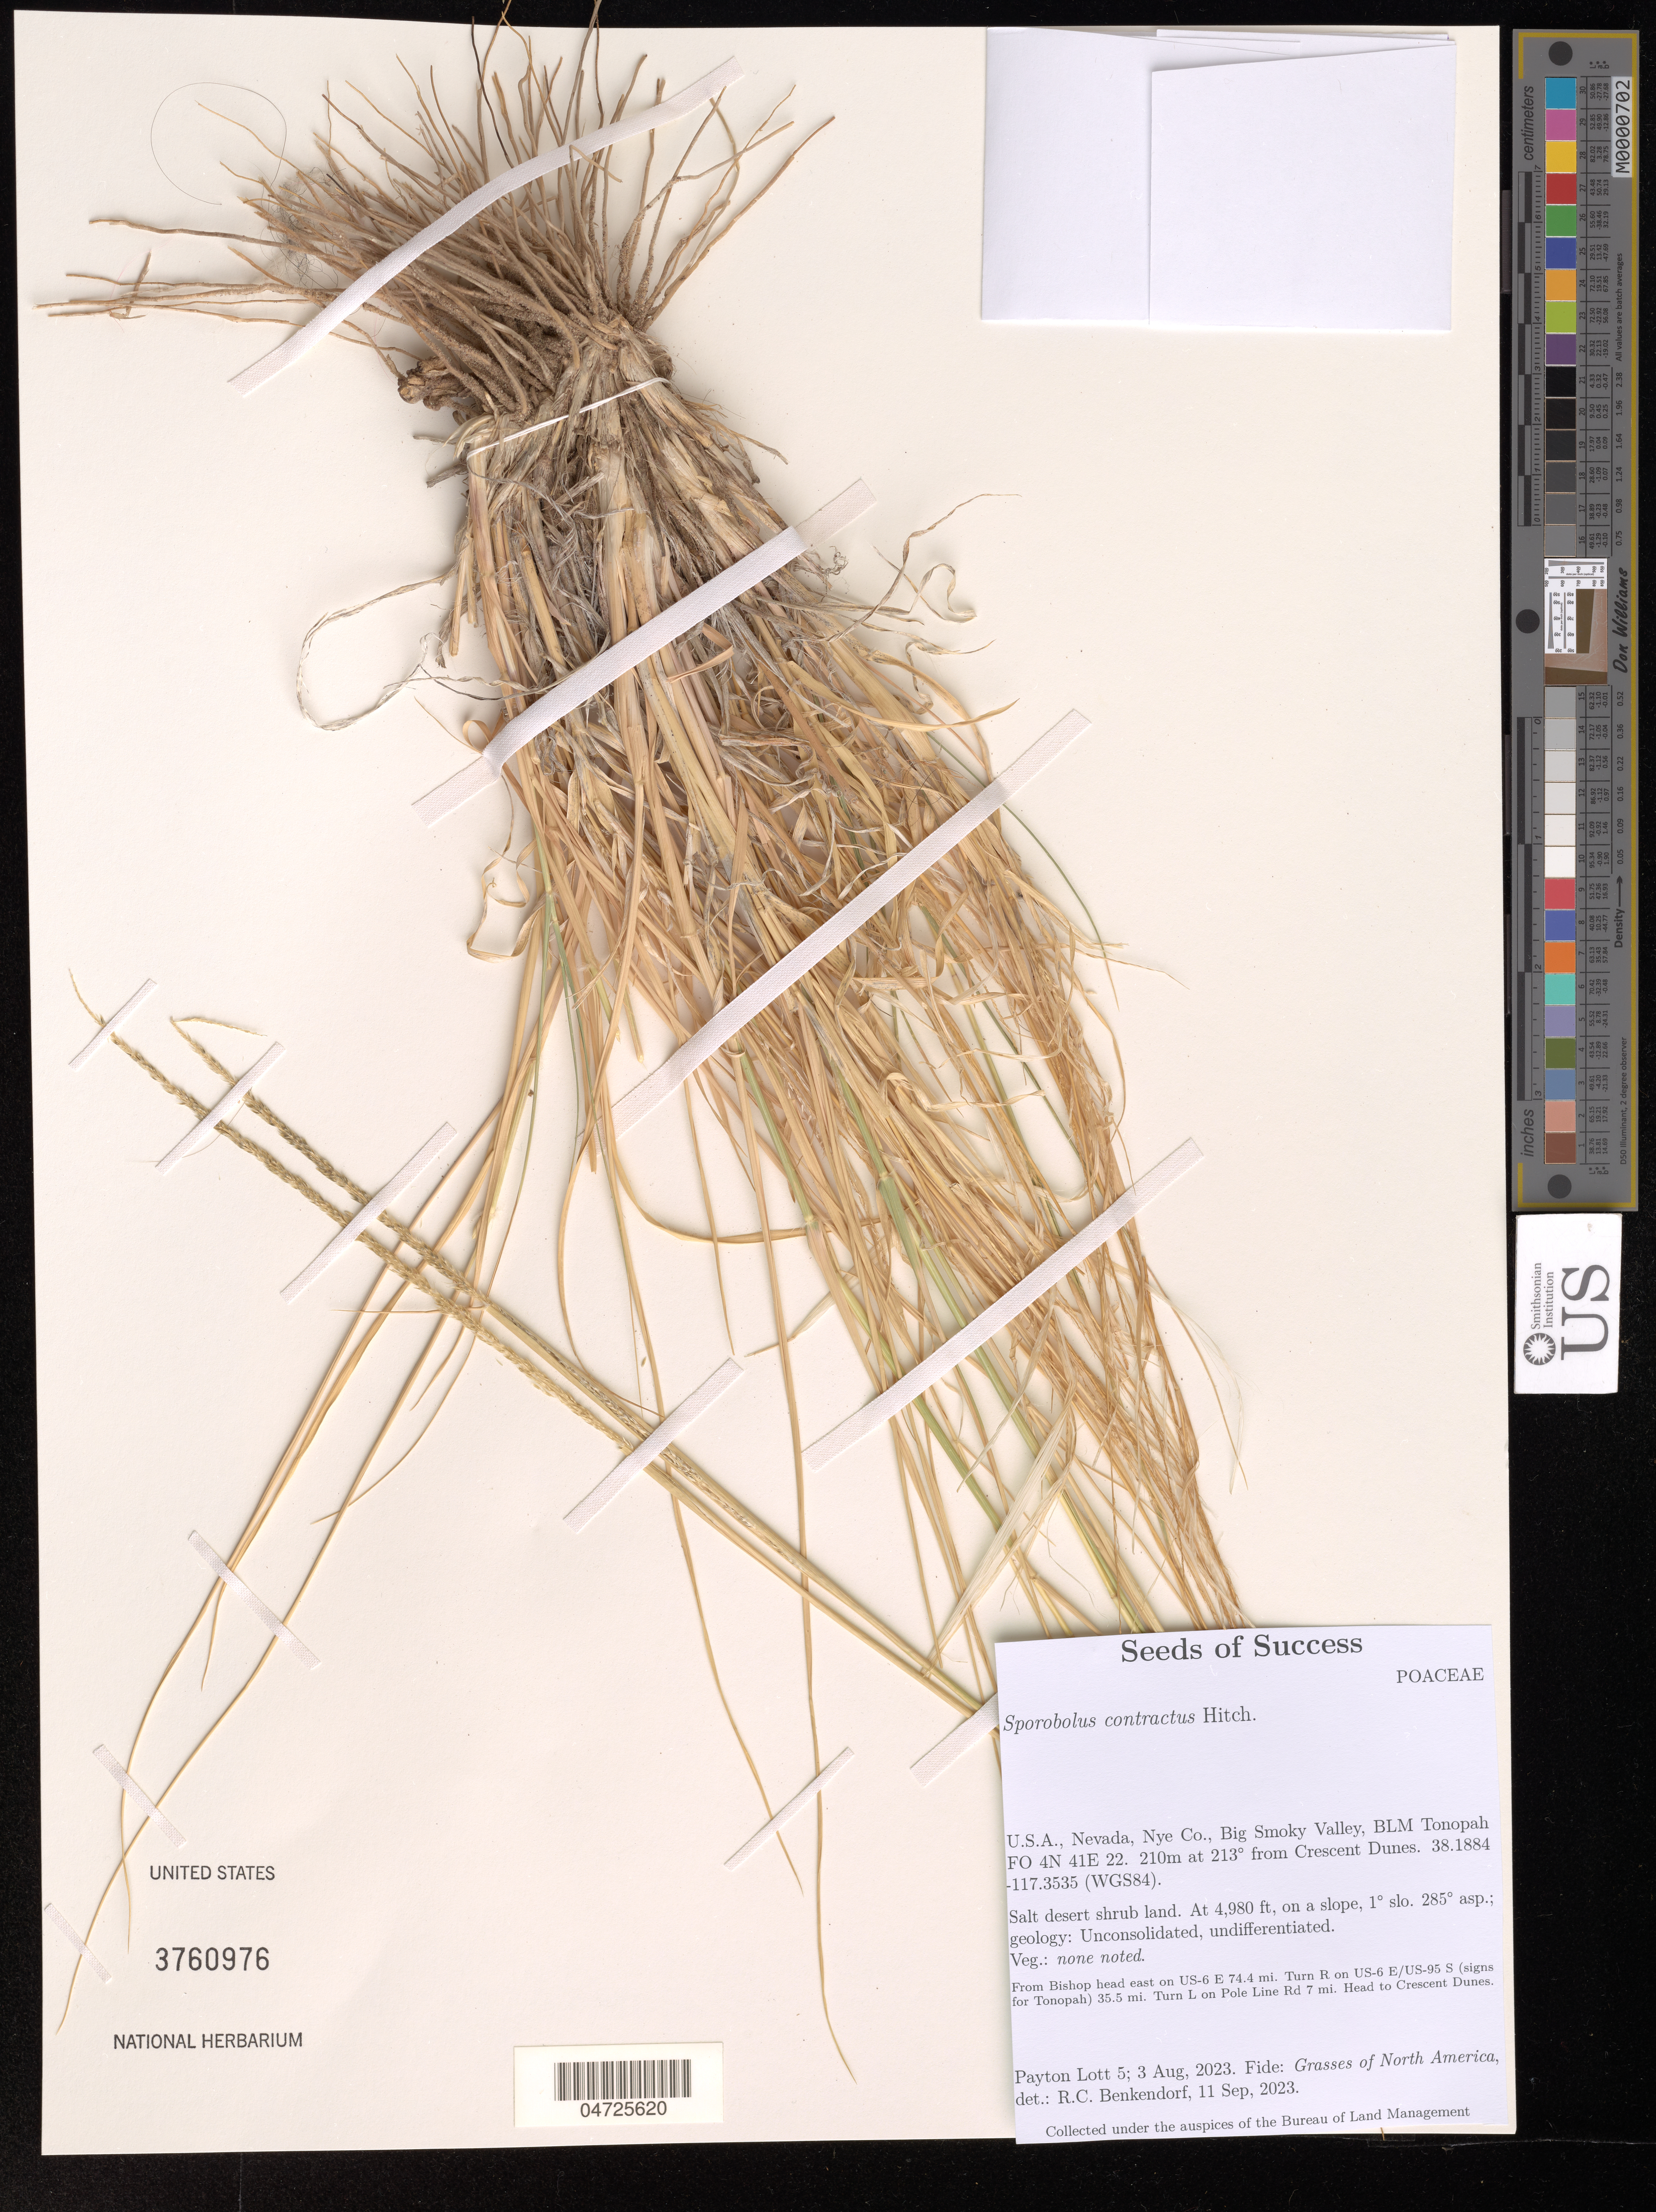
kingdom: Plantae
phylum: Tracheophyta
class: Liliopsida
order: Poales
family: Poaceae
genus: Sporobolus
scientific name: Sporobolus contractus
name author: Hitchc.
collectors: P. Lott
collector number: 5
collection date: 2023-08-03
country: United States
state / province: Nevada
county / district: Nye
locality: Nye Co., Big Smoky Valley, BLM Tonopah FO 4N 41E 22. 210m at 213º from Crescent Dunes. (WGS84). From Bishop head east on US-6 E 74.4 mi. Turn R on US-6 E/US-95 S (signs for Tonopah) 35.5 mi. Turn L on Pole Line Rd 7 mi. Head to Crescent Dunes.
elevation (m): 1518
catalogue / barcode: US 3760976